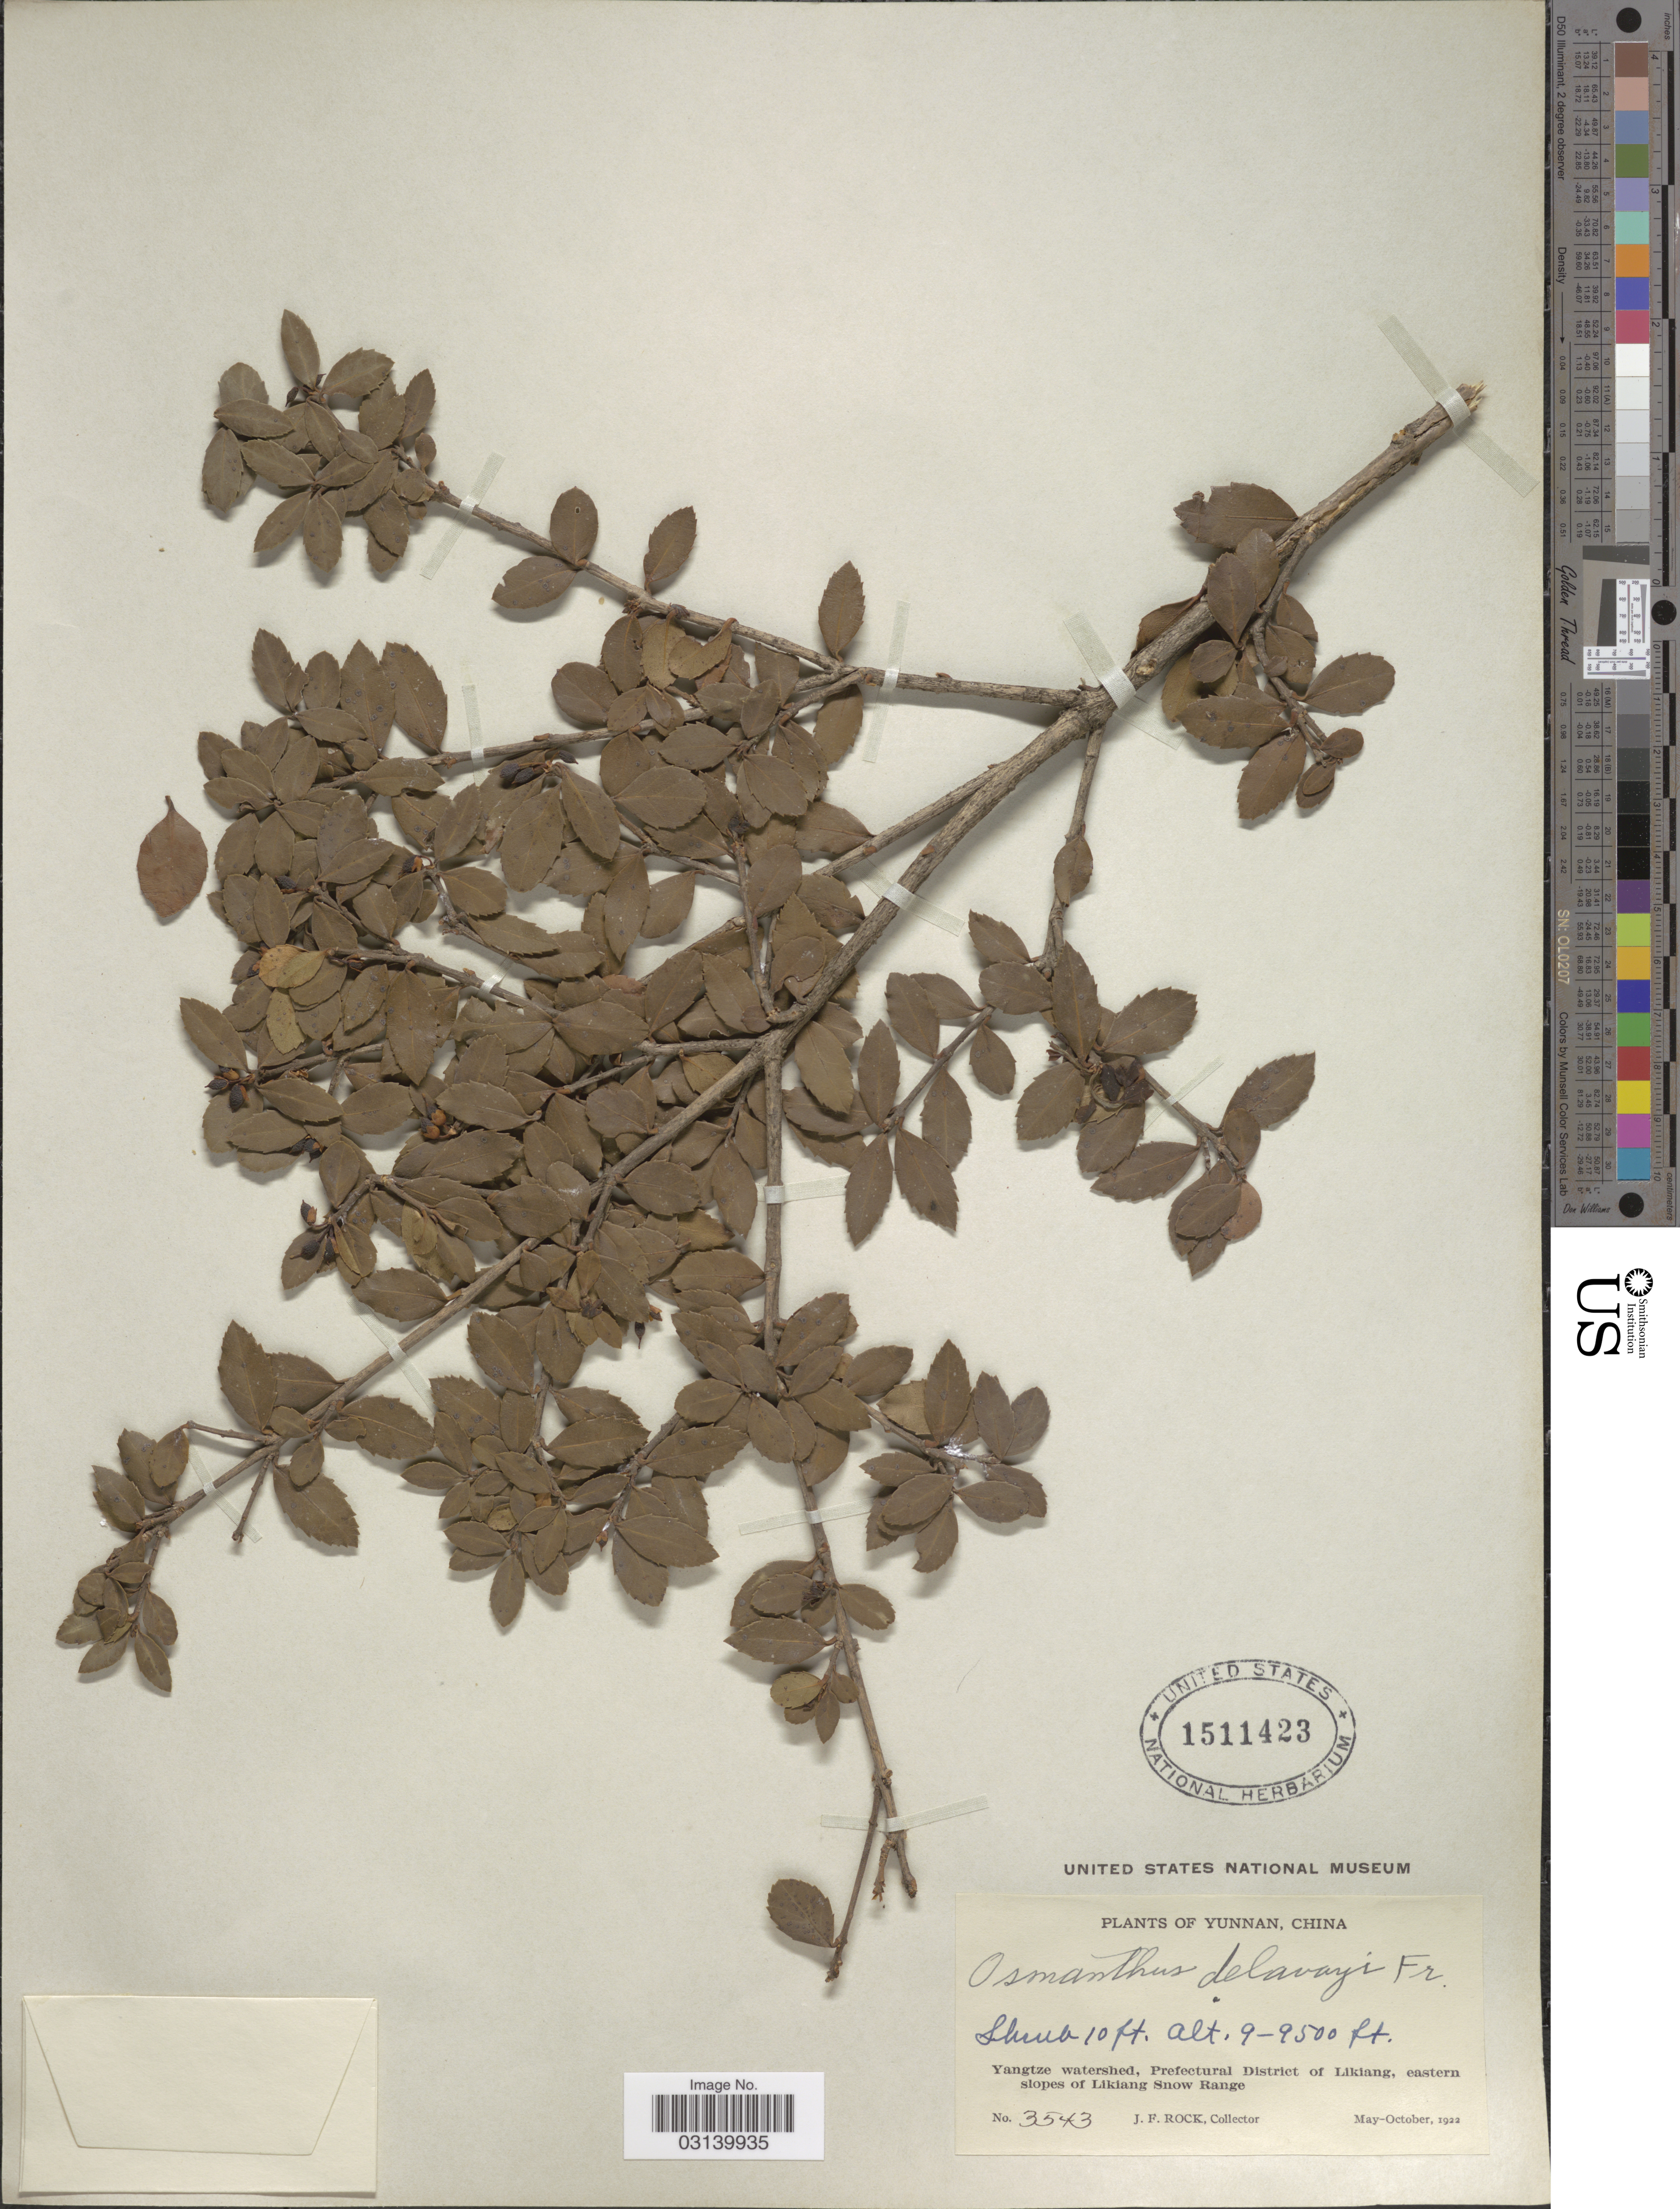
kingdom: Plantae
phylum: Tracheophyta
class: Magnoliopsida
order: Lamiales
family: Oleaceae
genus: Osmanthus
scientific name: Osmanthus delavayi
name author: Franch.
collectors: J. Rock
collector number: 3543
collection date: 1922-05/1922-10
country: China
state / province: Yunnan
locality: Yangtze watershed, Prefectural District of Likiang, eastern slopes of Likiang Snow Range.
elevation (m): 2743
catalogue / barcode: US 1511423